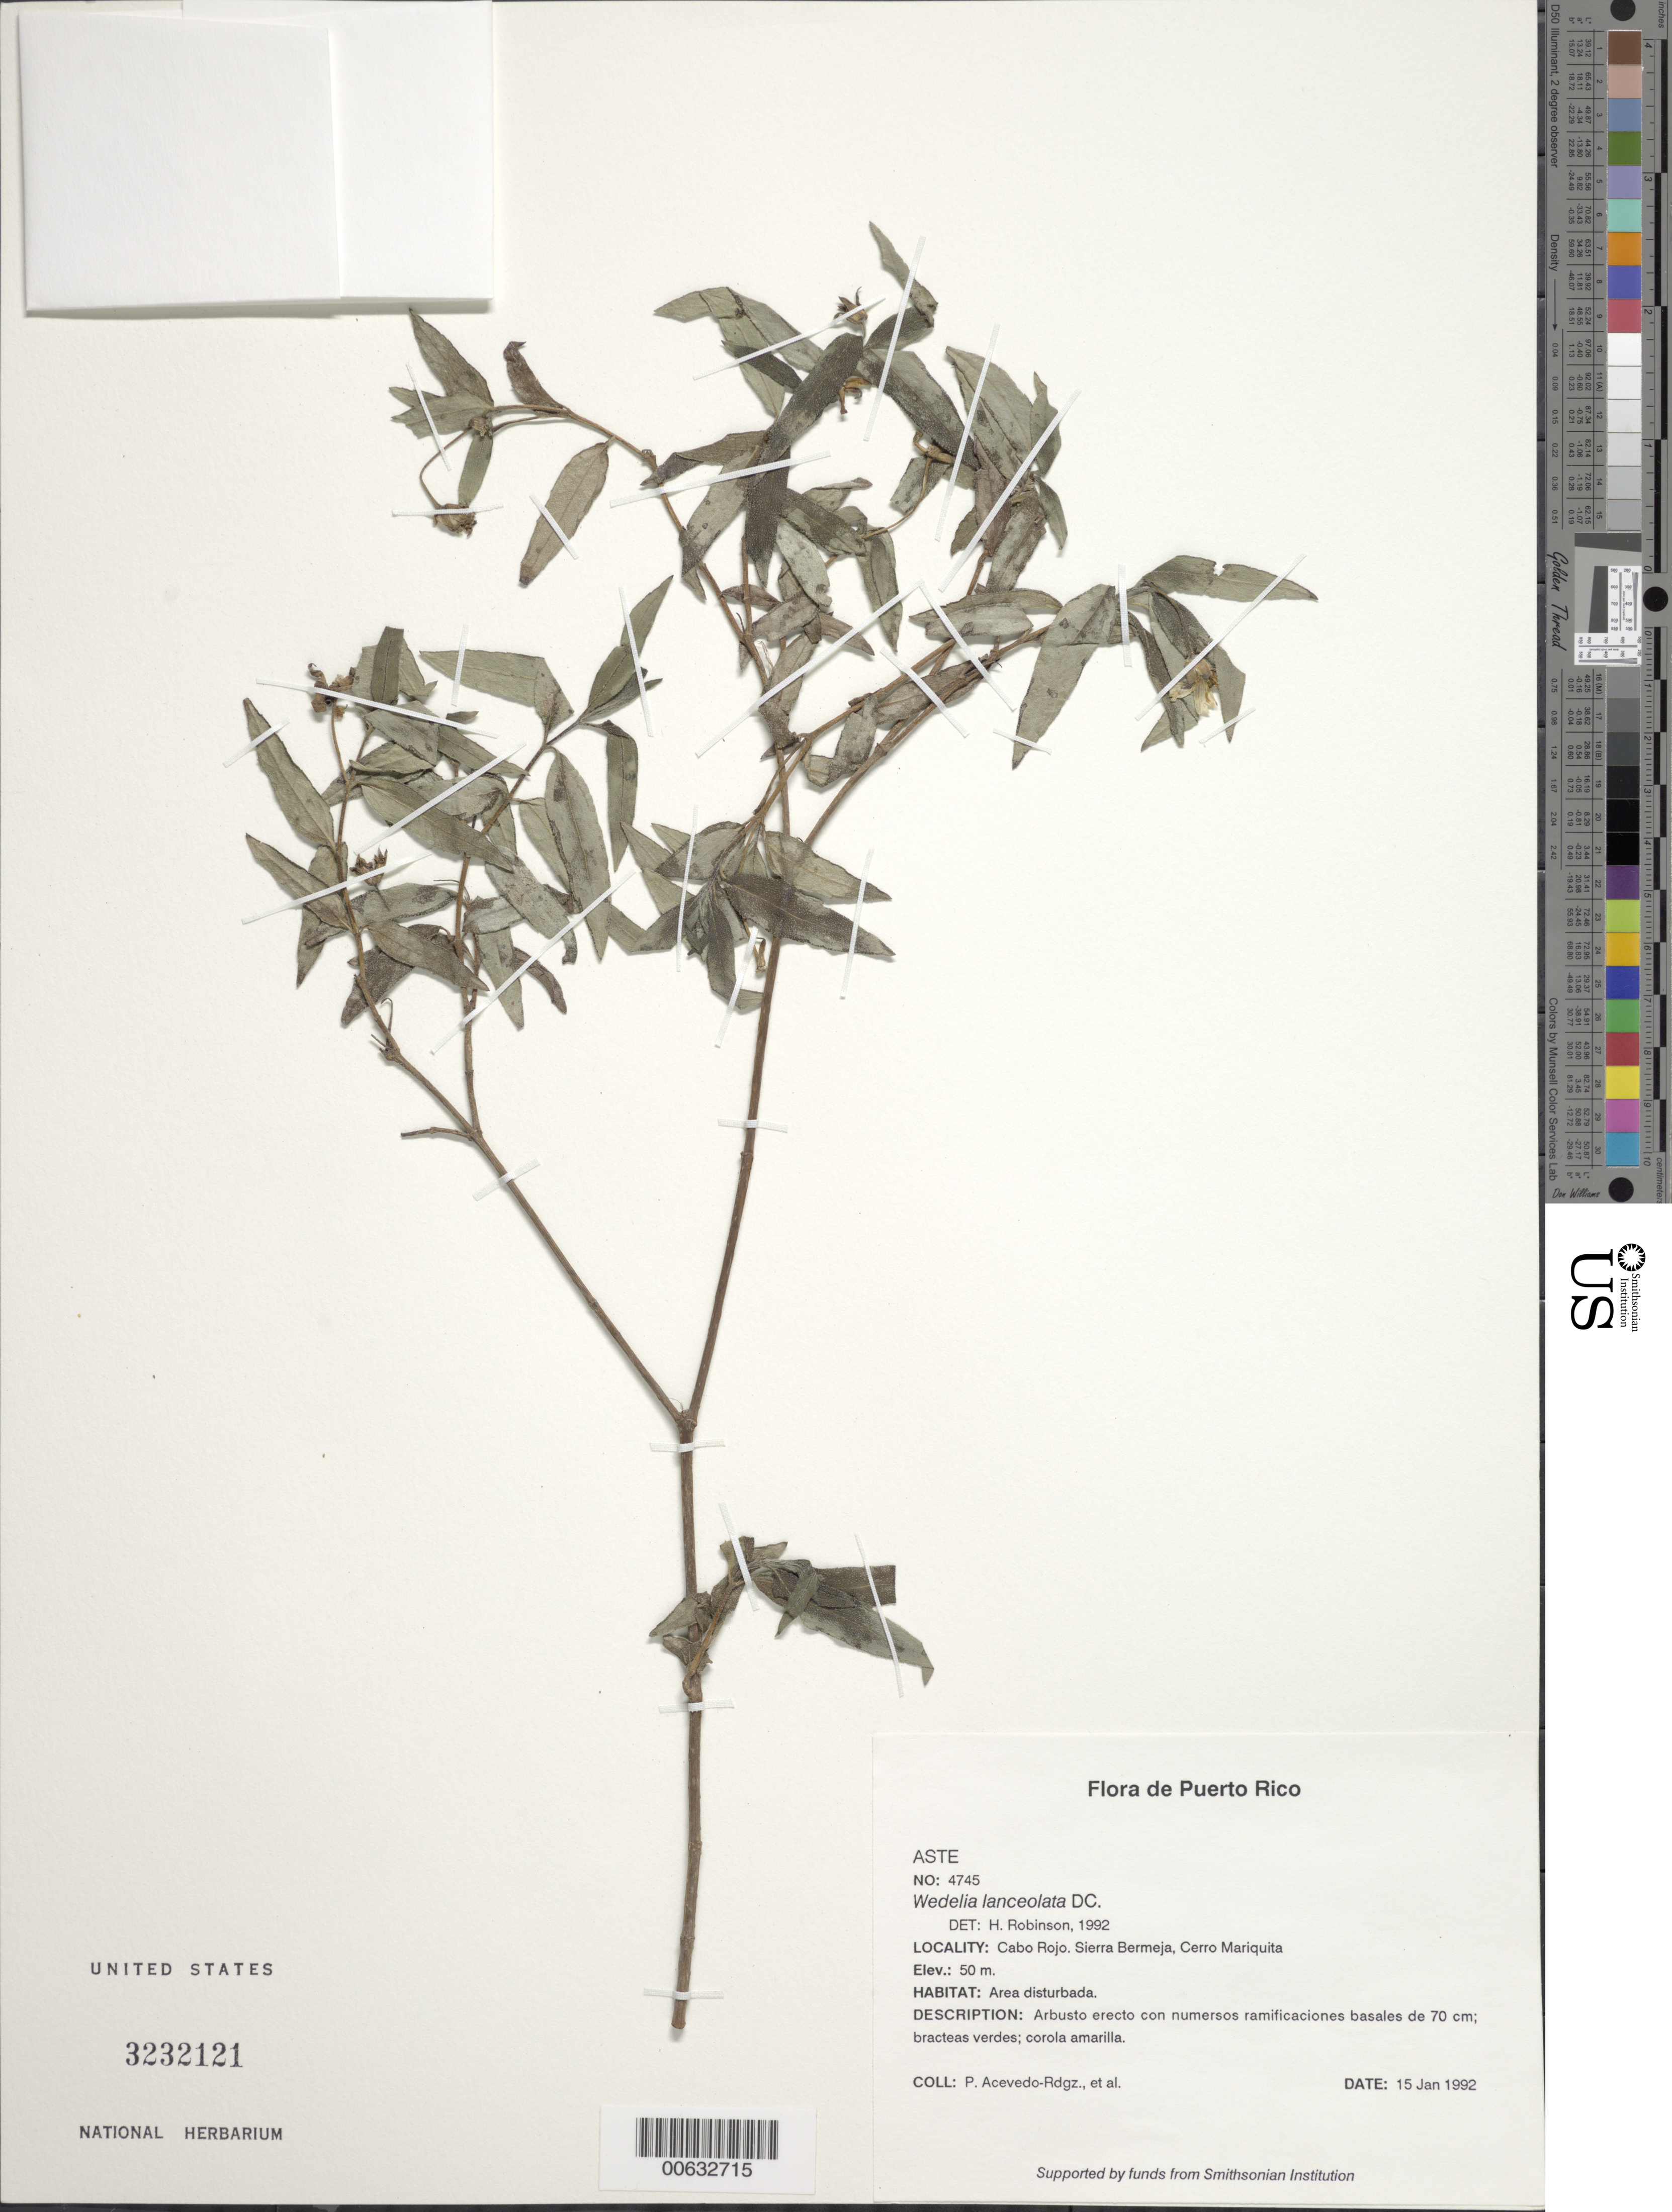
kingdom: Plantae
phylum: Tracheophyta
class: Magnoliopsida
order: Asterales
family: Asteraceae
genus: Wedelia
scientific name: Wedelia lanceolata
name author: DC.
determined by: Robinson, Harold E., (US)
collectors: P. Acevedo-Rodr.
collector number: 4745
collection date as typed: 15 Jan 1992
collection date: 1992-01-15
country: Puerto Rico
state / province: Cabo Rojo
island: Puerto Rico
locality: Cabo Rojo; Sierra Bermeja, Cerro Mariquita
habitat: Area disturbada.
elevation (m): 50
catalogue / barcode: US 3232121